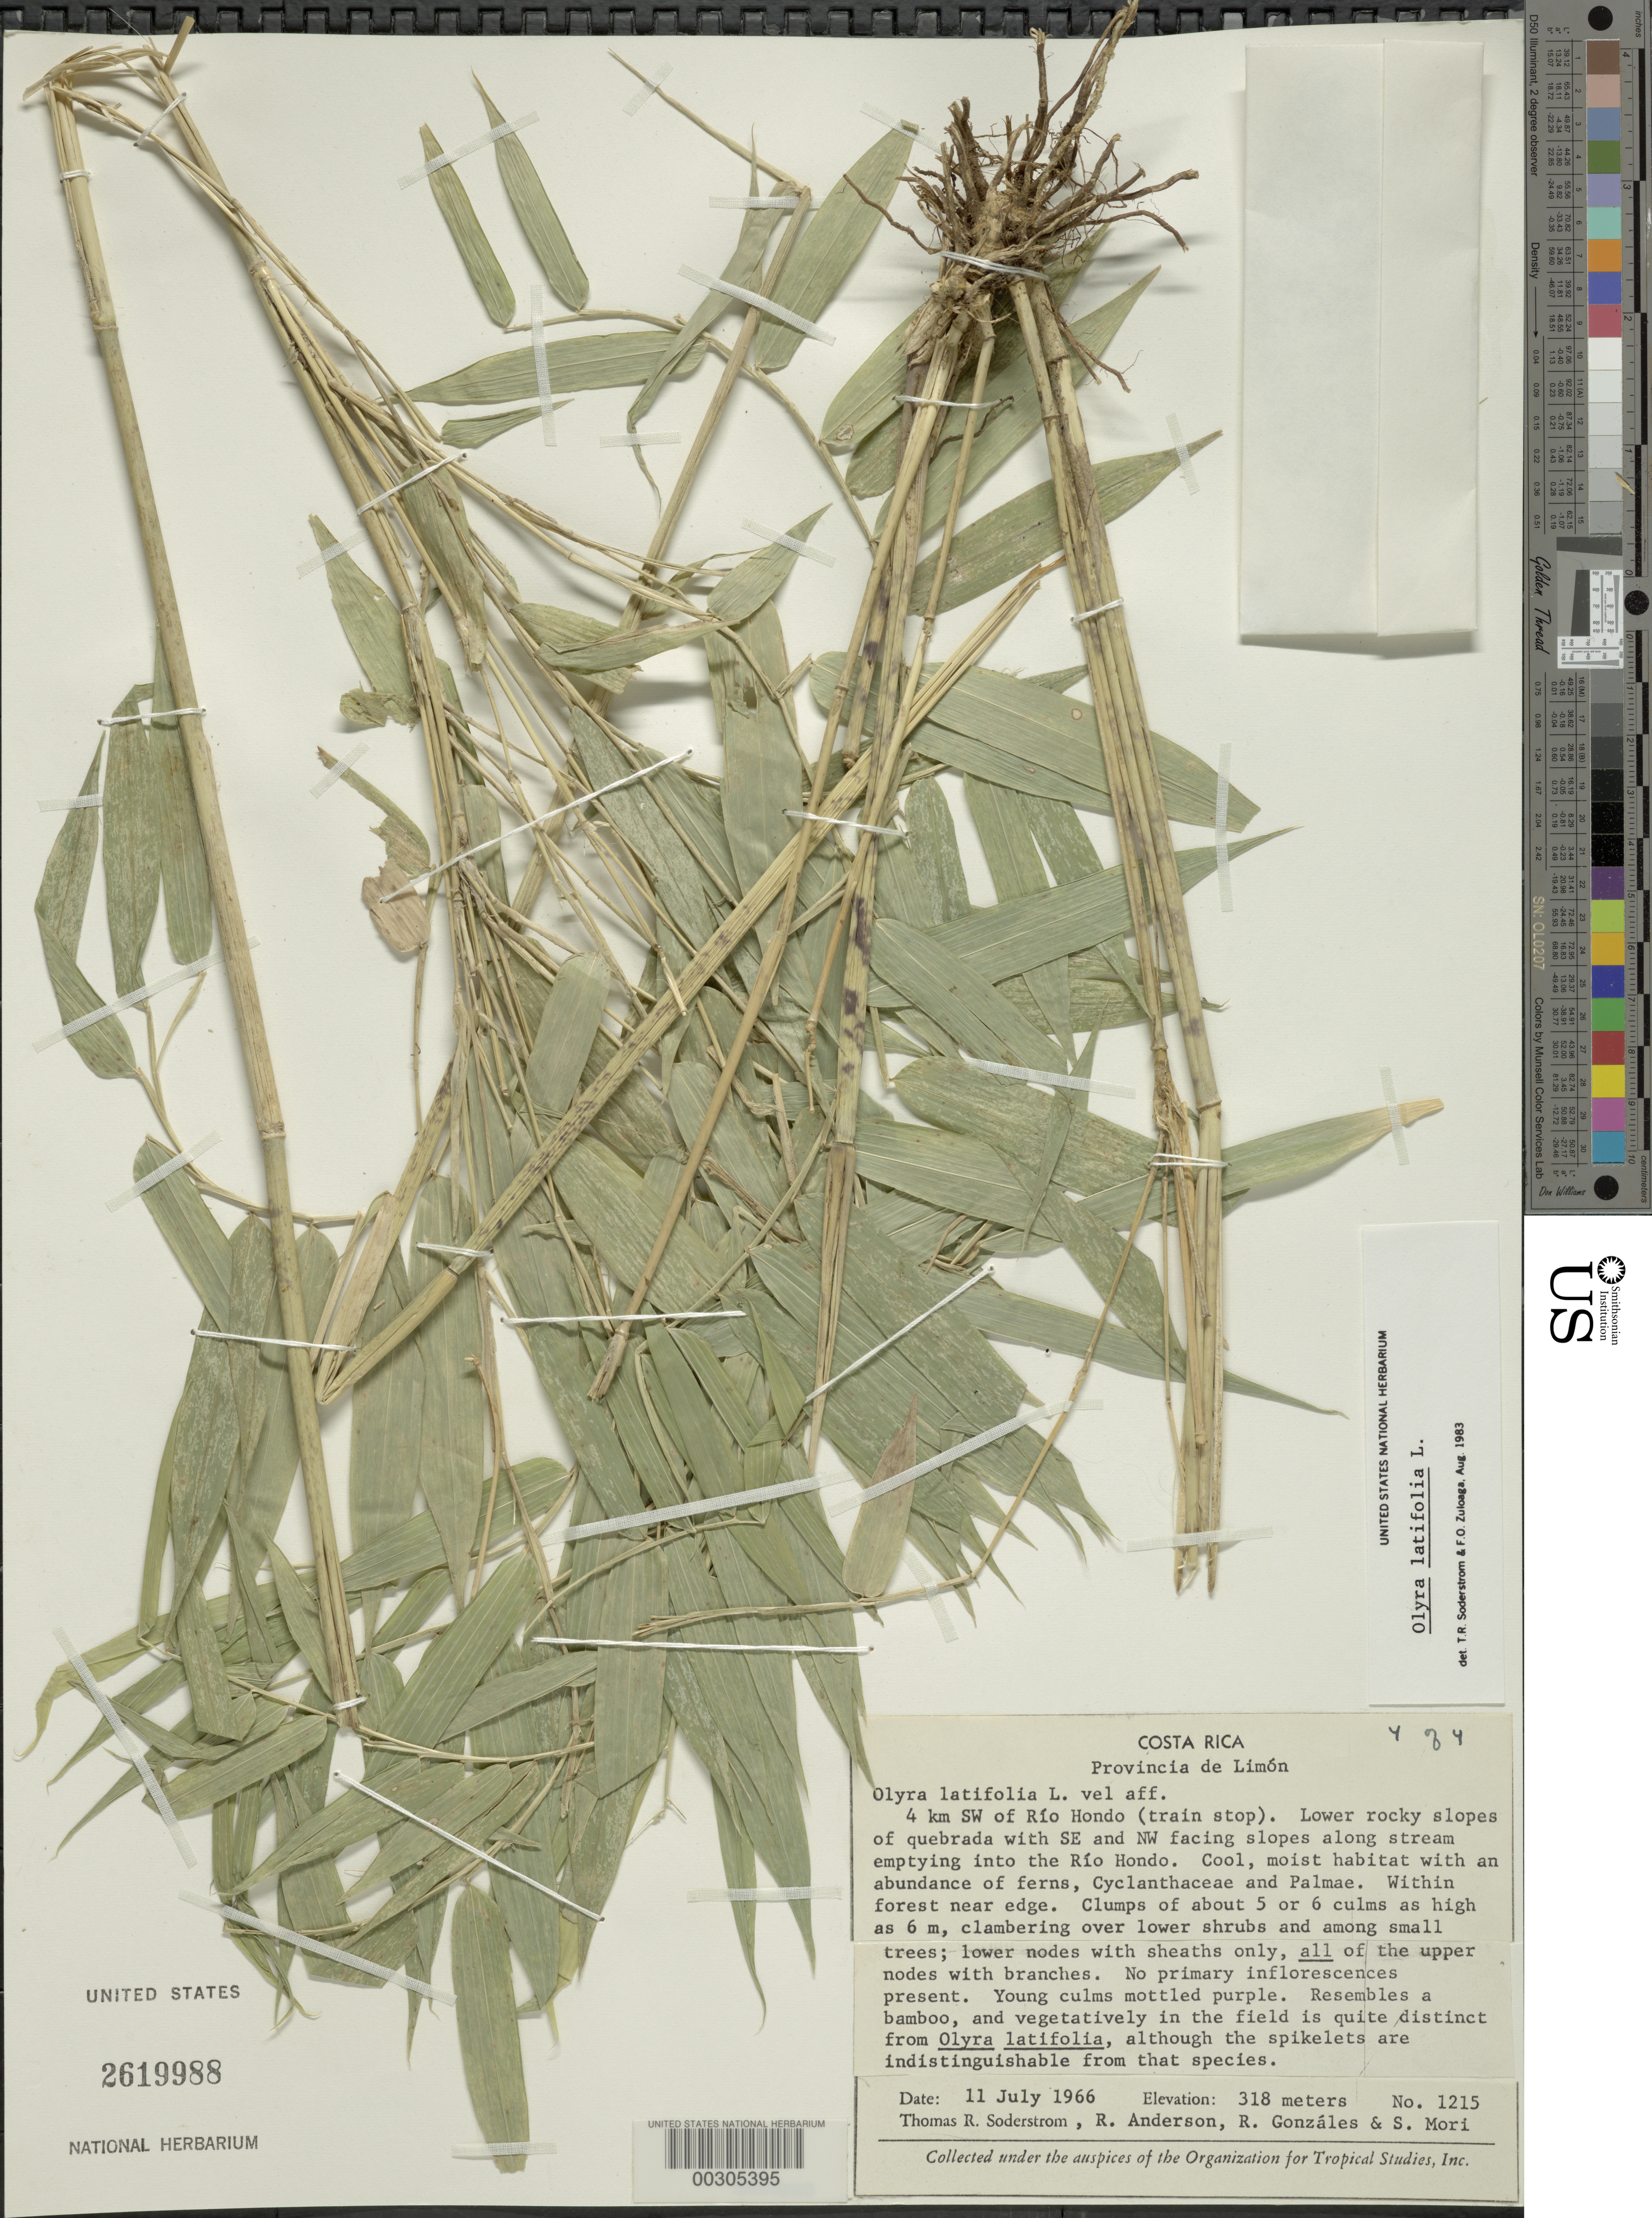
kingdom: Plantae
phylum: Tracheophyta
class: Liliopsida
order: Poales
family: Poaceae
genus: Olyra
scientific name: Olyra latifolia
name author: L.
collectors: T. R. Soderstrom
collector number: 1215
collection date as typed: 11 Jul 1966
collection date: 1966-07-11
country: Costa Rica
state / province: Limón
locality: Rio hondo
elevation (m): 318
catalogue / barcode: US 2619988